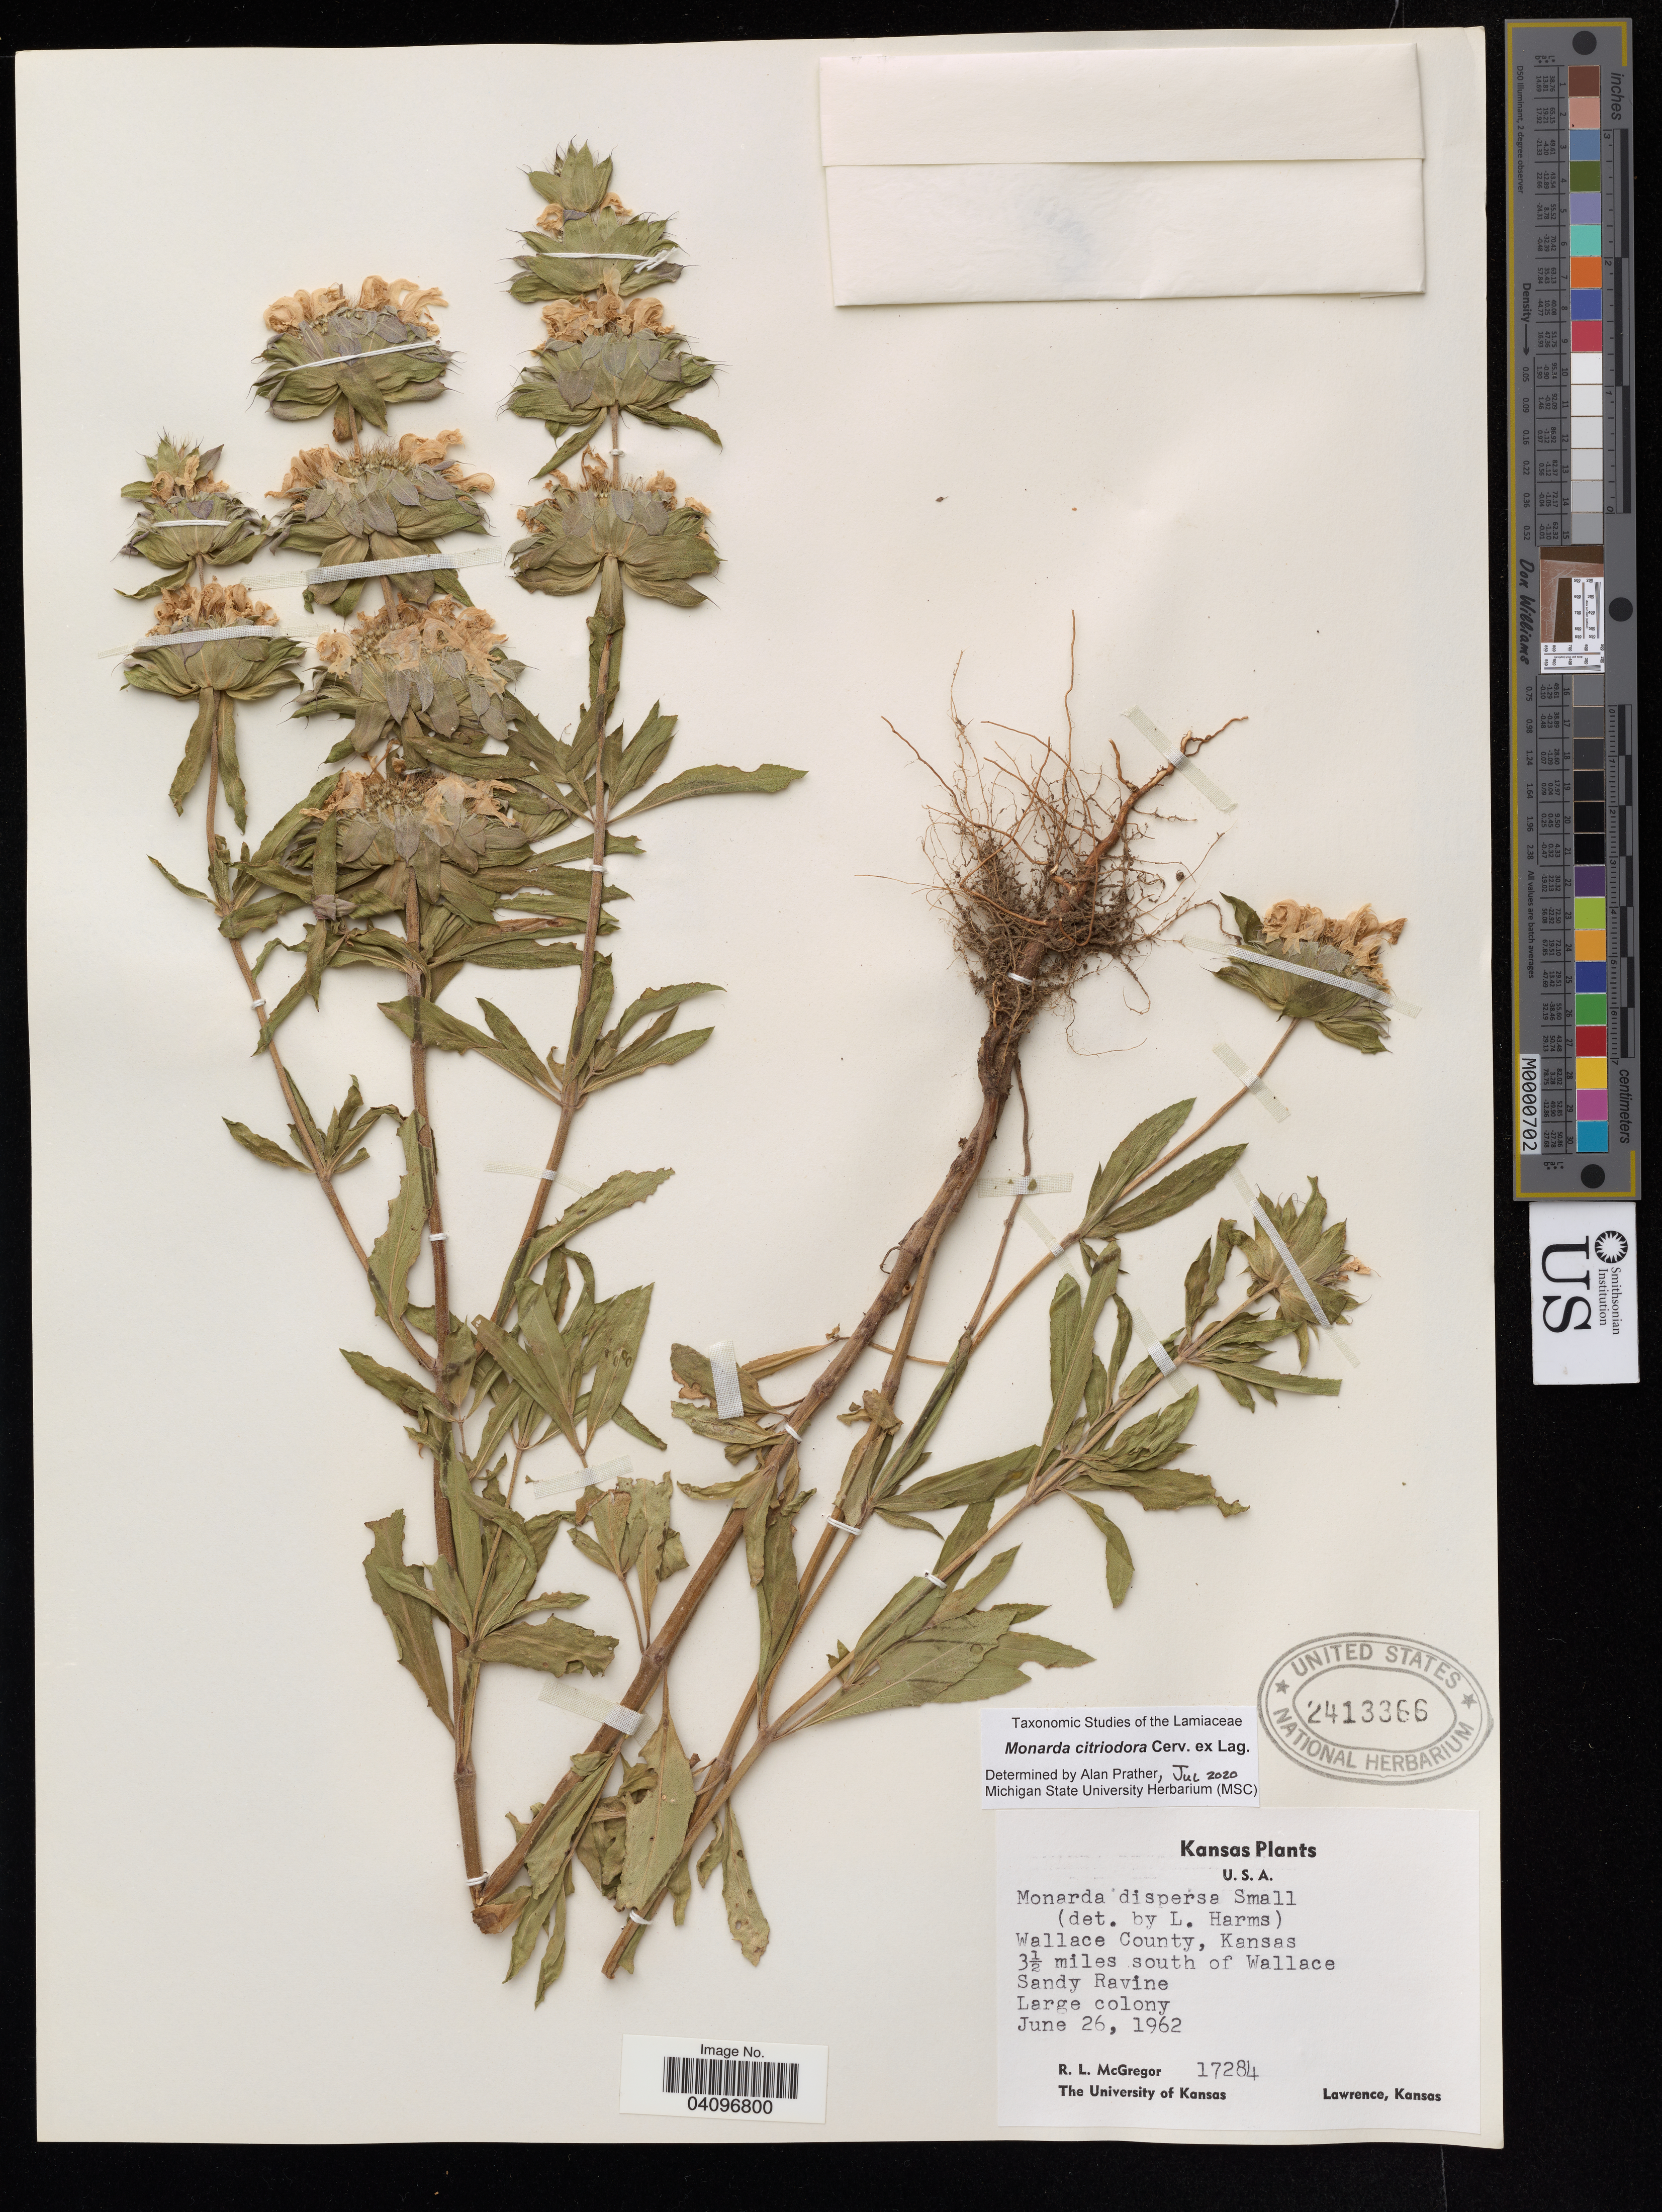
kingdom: Plantae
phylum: Tracheophyta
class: Magnoliopsida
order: Lamiales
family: Lamiaceae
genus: Monarda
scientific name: Monarda citriodora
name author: Cerv. ex Lag.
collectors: R. McGregor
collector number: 17284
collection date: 1962-06-26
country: United States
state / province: Kansas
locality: Wallace County, Kansas, 3 1/2 miles south of Wallace.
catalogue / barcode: US 2413366